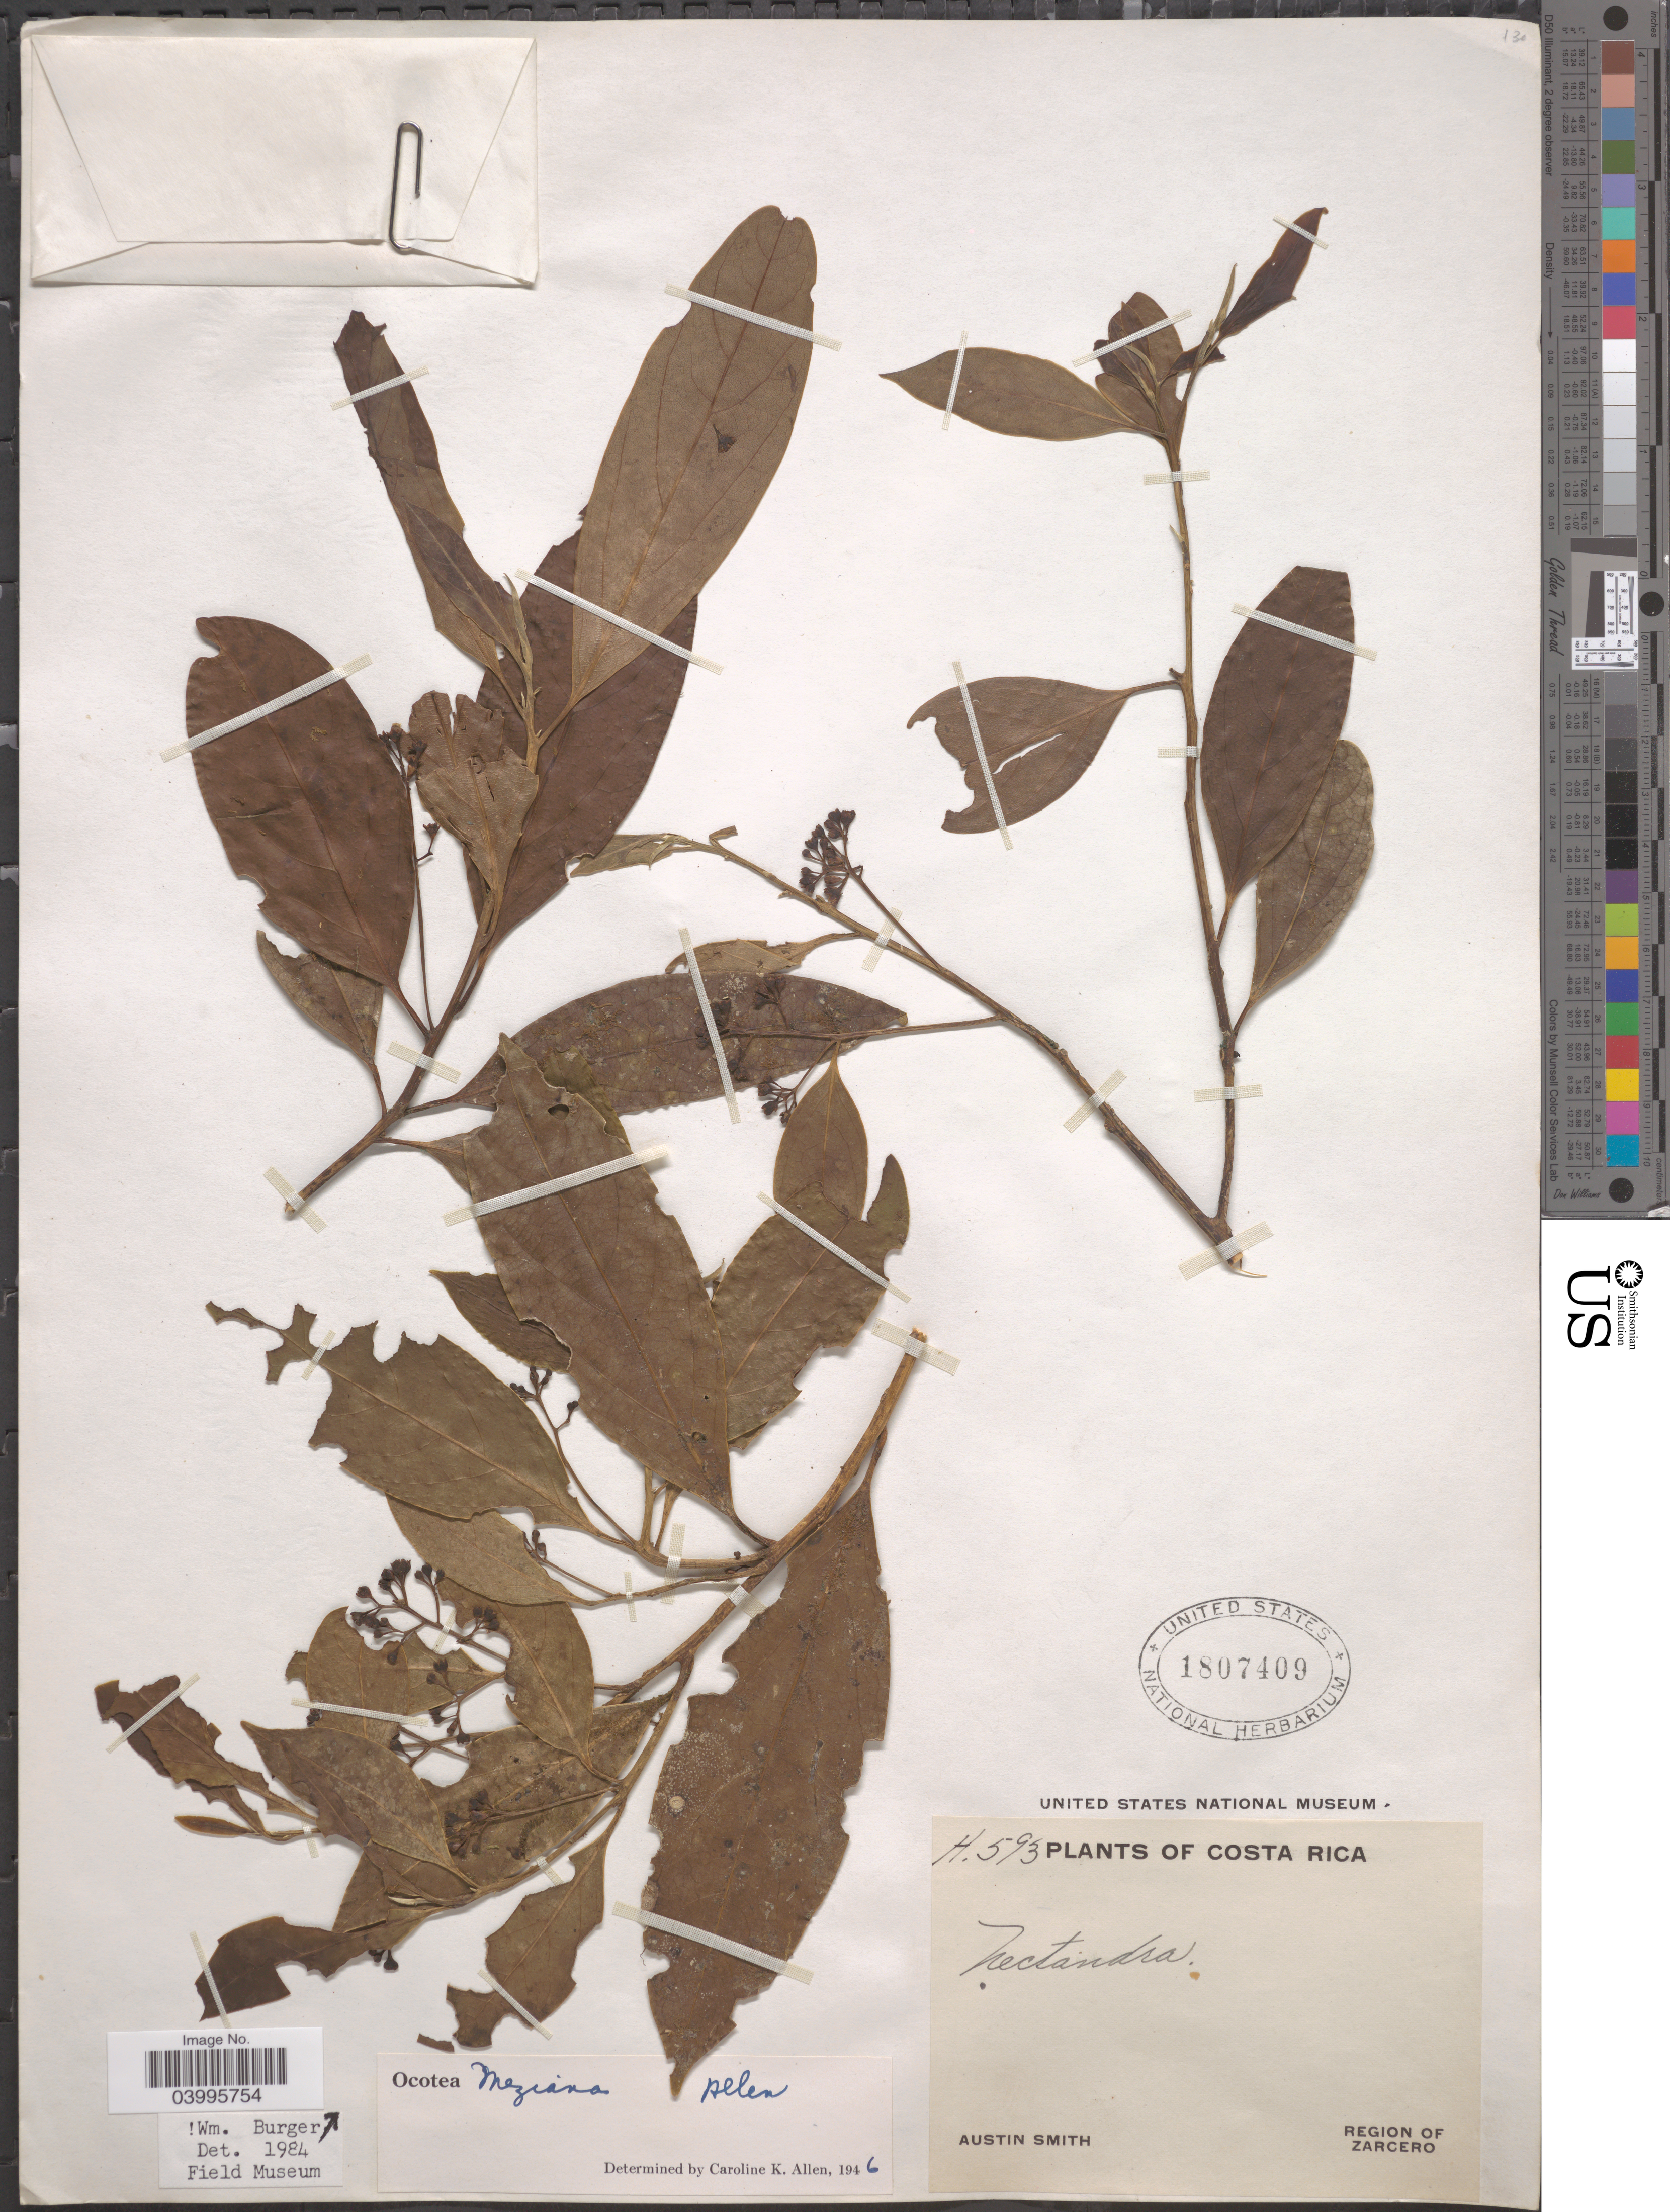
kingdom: Plantae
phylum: Tracheophyta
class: Magnoliopsida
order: Laurales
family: Lauraceae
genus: Ocotea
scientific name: Ocotea meziana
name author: C.K. Allen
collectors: Aust P. Smith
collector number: H593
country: Costa Rica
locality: Region of Zarcero.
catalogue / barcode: US 1807409